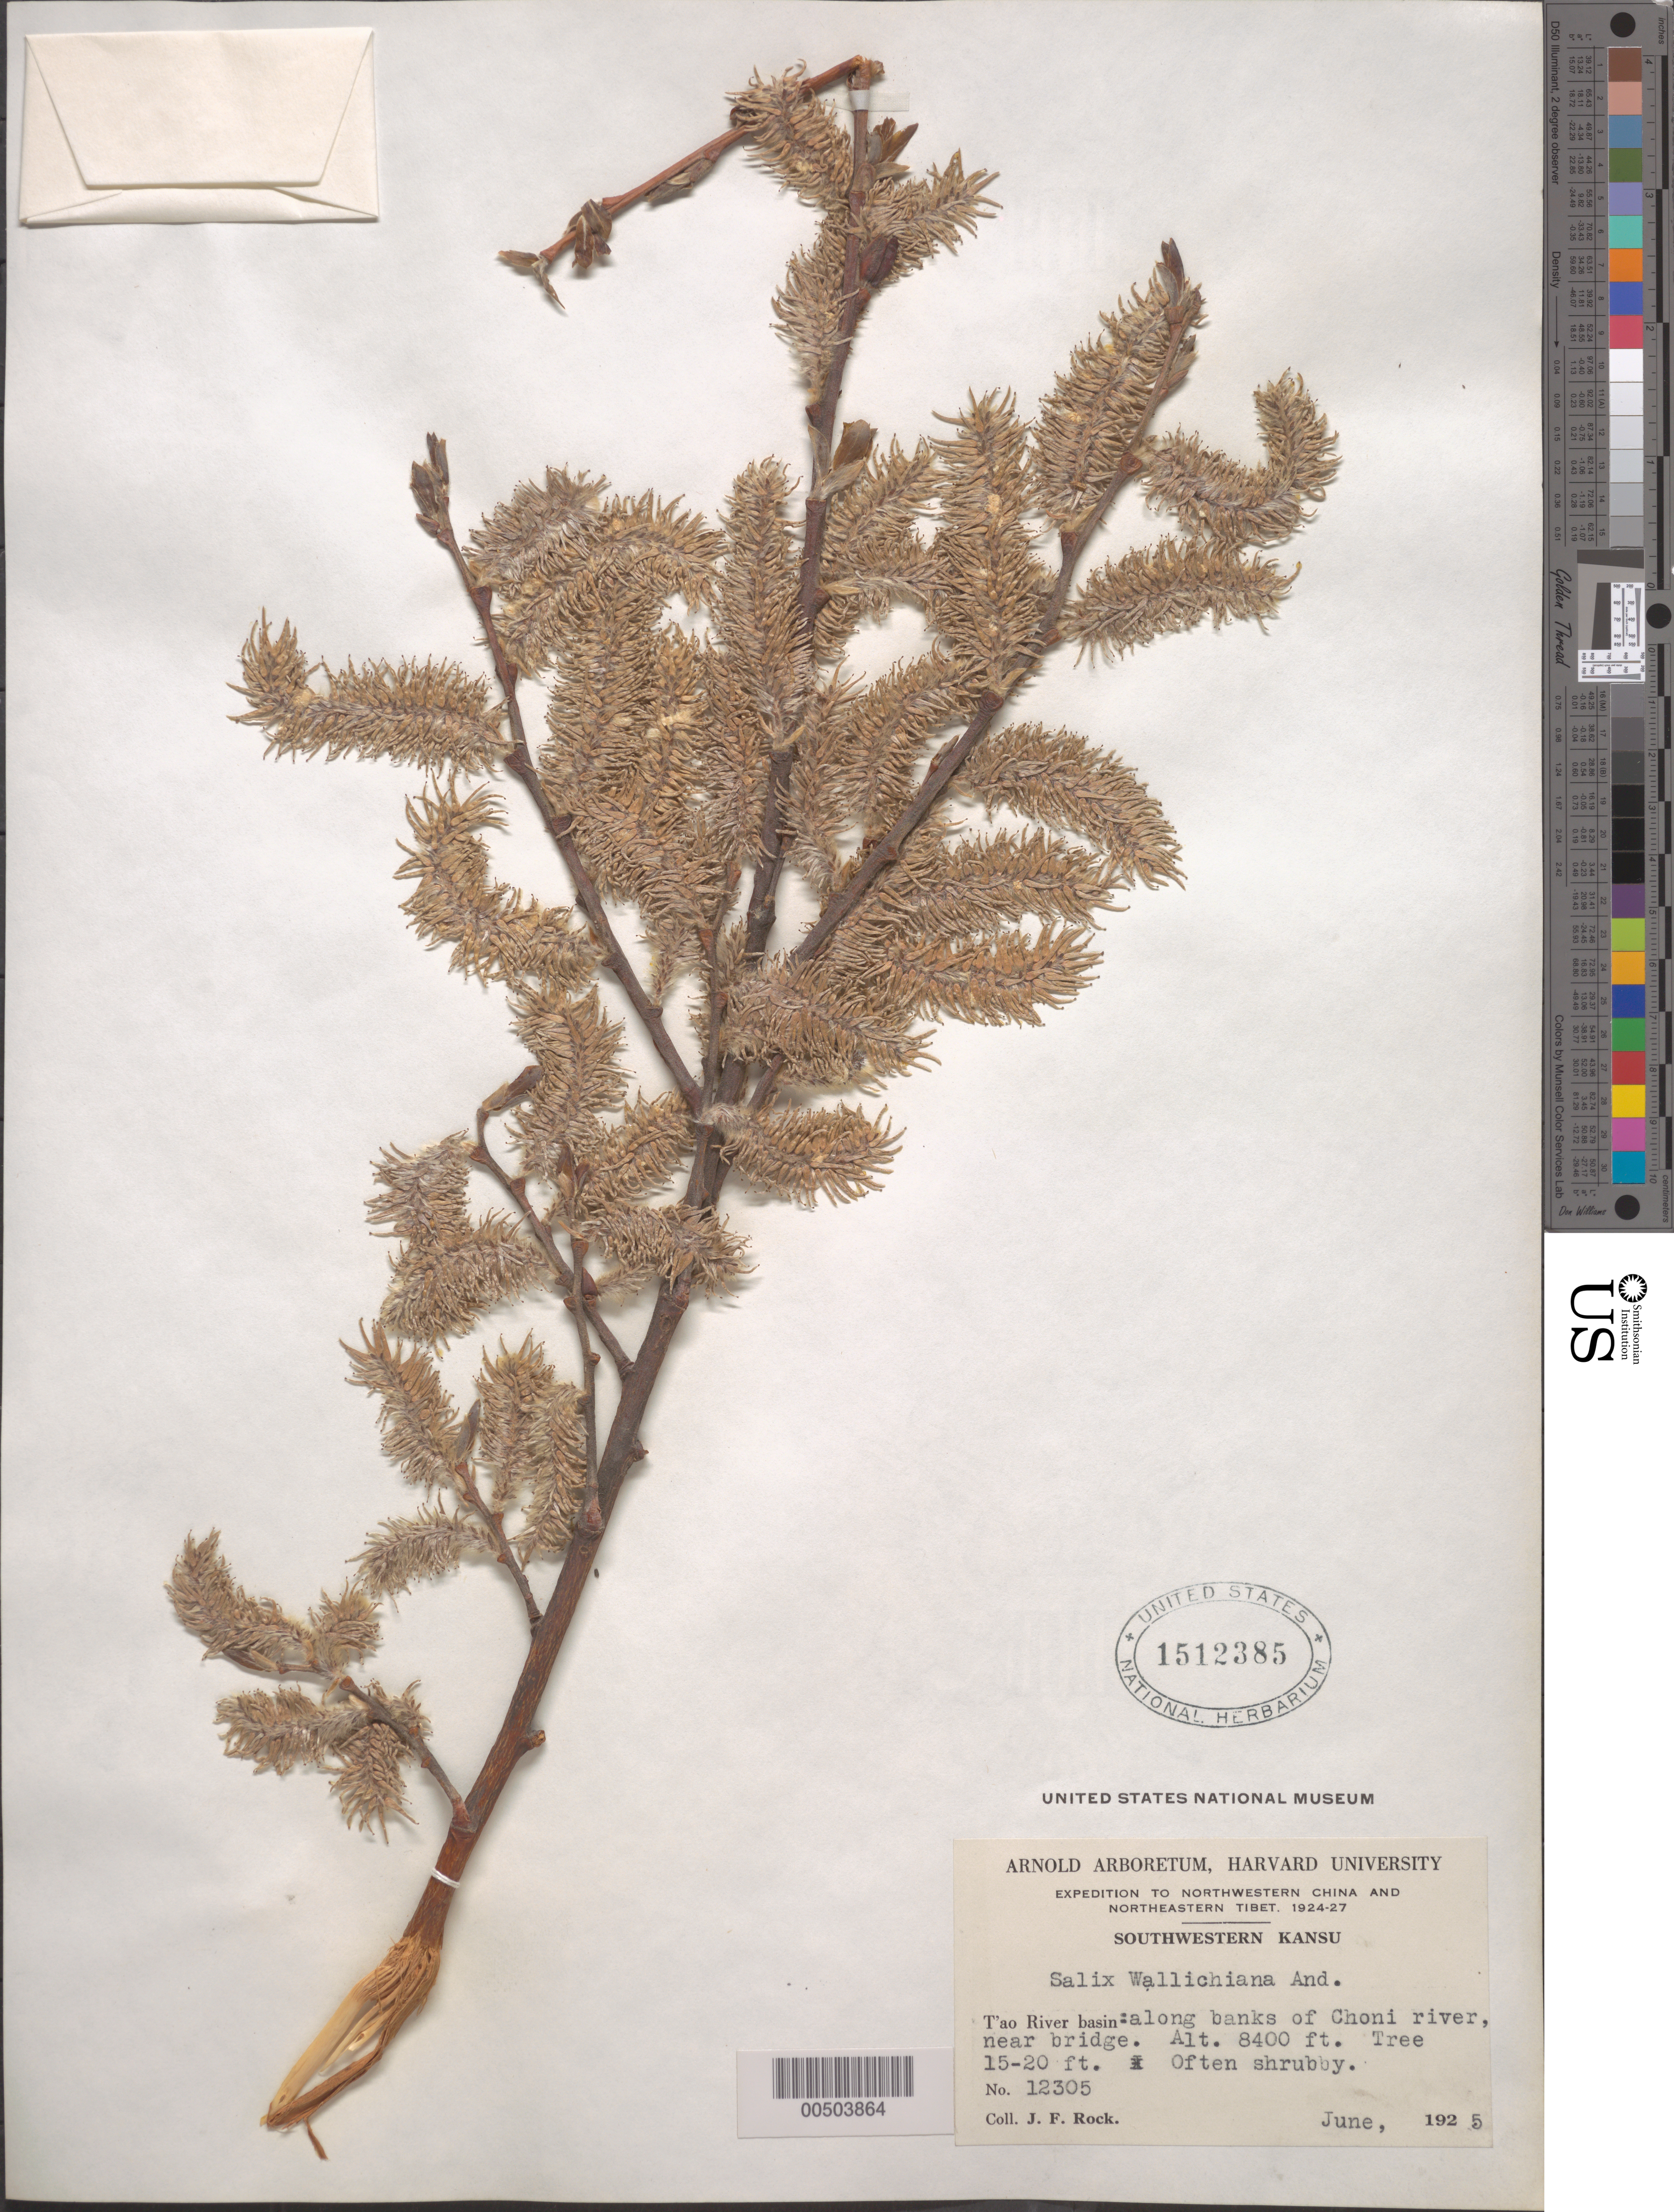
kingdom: Plantae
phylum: Tracheophyta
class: Magnoliopsida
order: Malpighiales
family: Salicaceae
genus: Salix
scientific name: Salix wallichiana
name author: Andersson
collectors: J. F. Rock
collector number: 12305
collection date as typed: Jun 1925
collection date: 1925-06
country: China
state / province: Gansu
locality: Tao River basin: along banks of Choni river, near bridge.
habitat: Tree 15-20 ft. Often shrubby.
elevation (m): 2560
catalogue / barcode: US 1512385